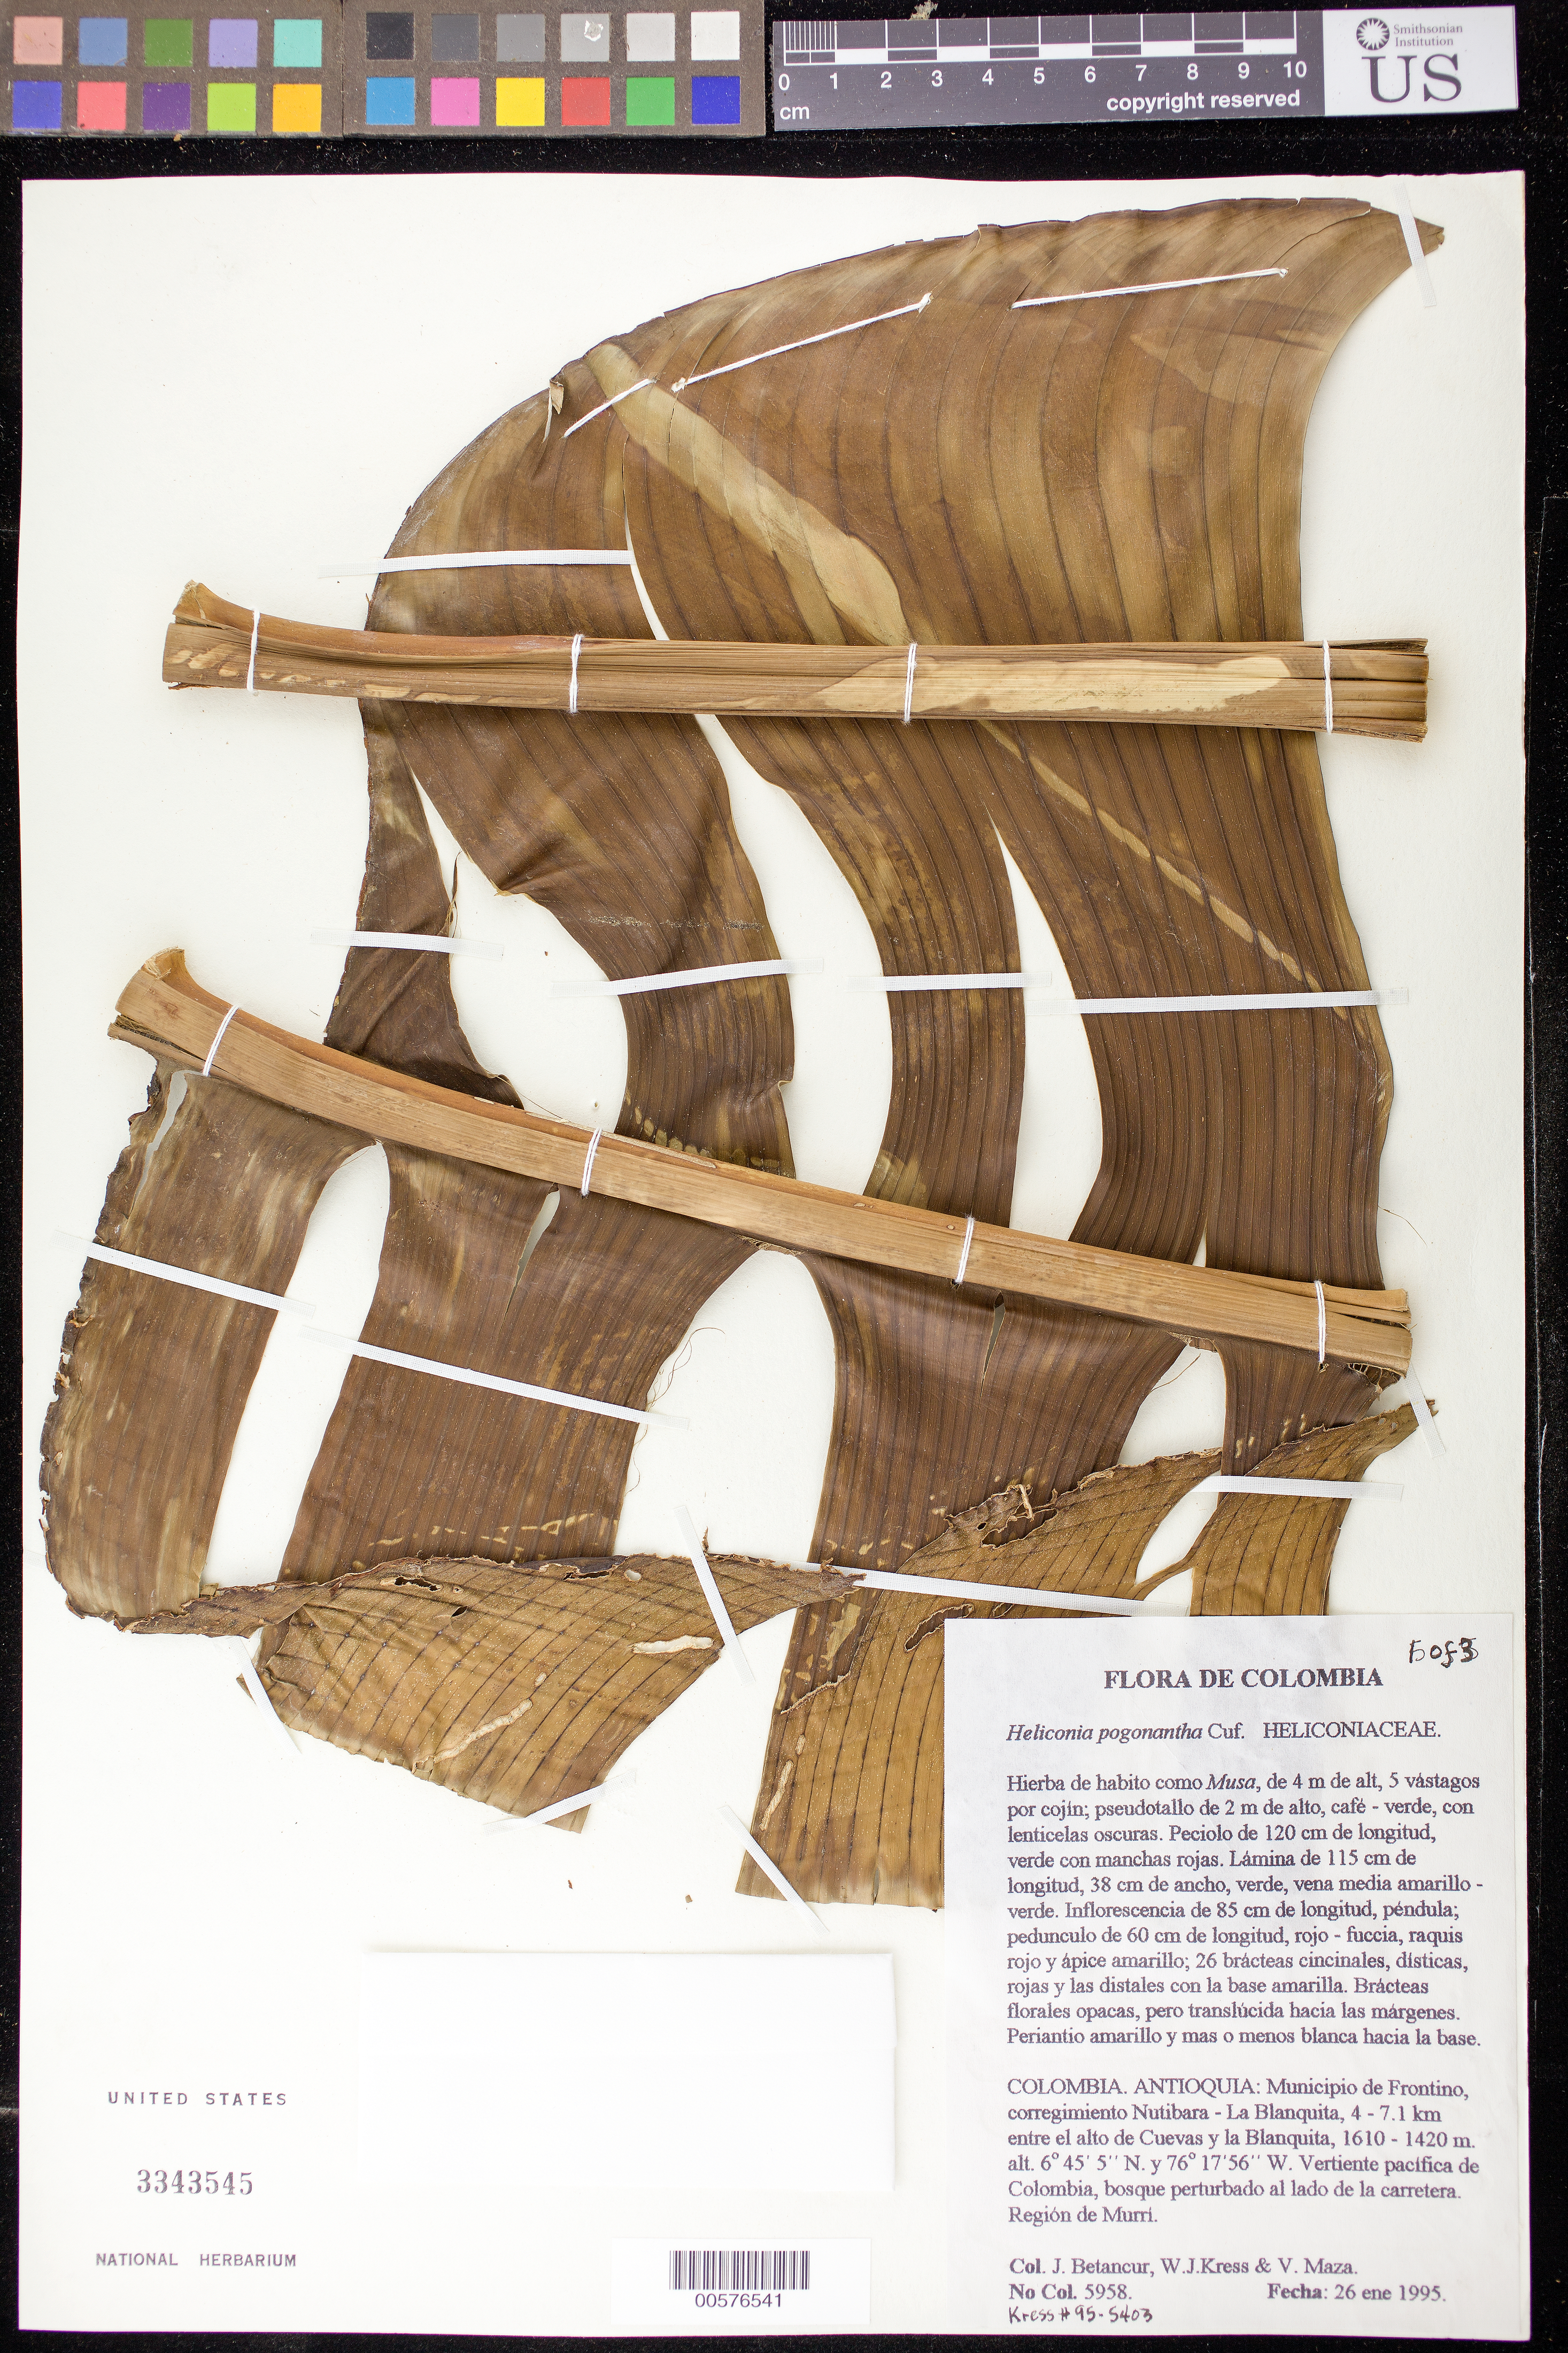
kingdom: Plantae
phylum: Tracheophyta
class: Liliopsida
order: Zingiberales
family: Heliconiaceae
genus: Heliconia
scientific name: Heliconia pogonantha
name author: Cufod.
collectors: J. C. Betancur, W. J. Kress & V. Maza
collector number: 5958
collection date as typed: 26 Jan 1995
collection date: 1995-01-26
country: Colombia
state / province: Antioquia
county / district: Frontino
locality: Road between Nutibara and La Blanquita, 19 km from Nutibara.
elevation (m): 1515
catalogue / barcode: US 3343545